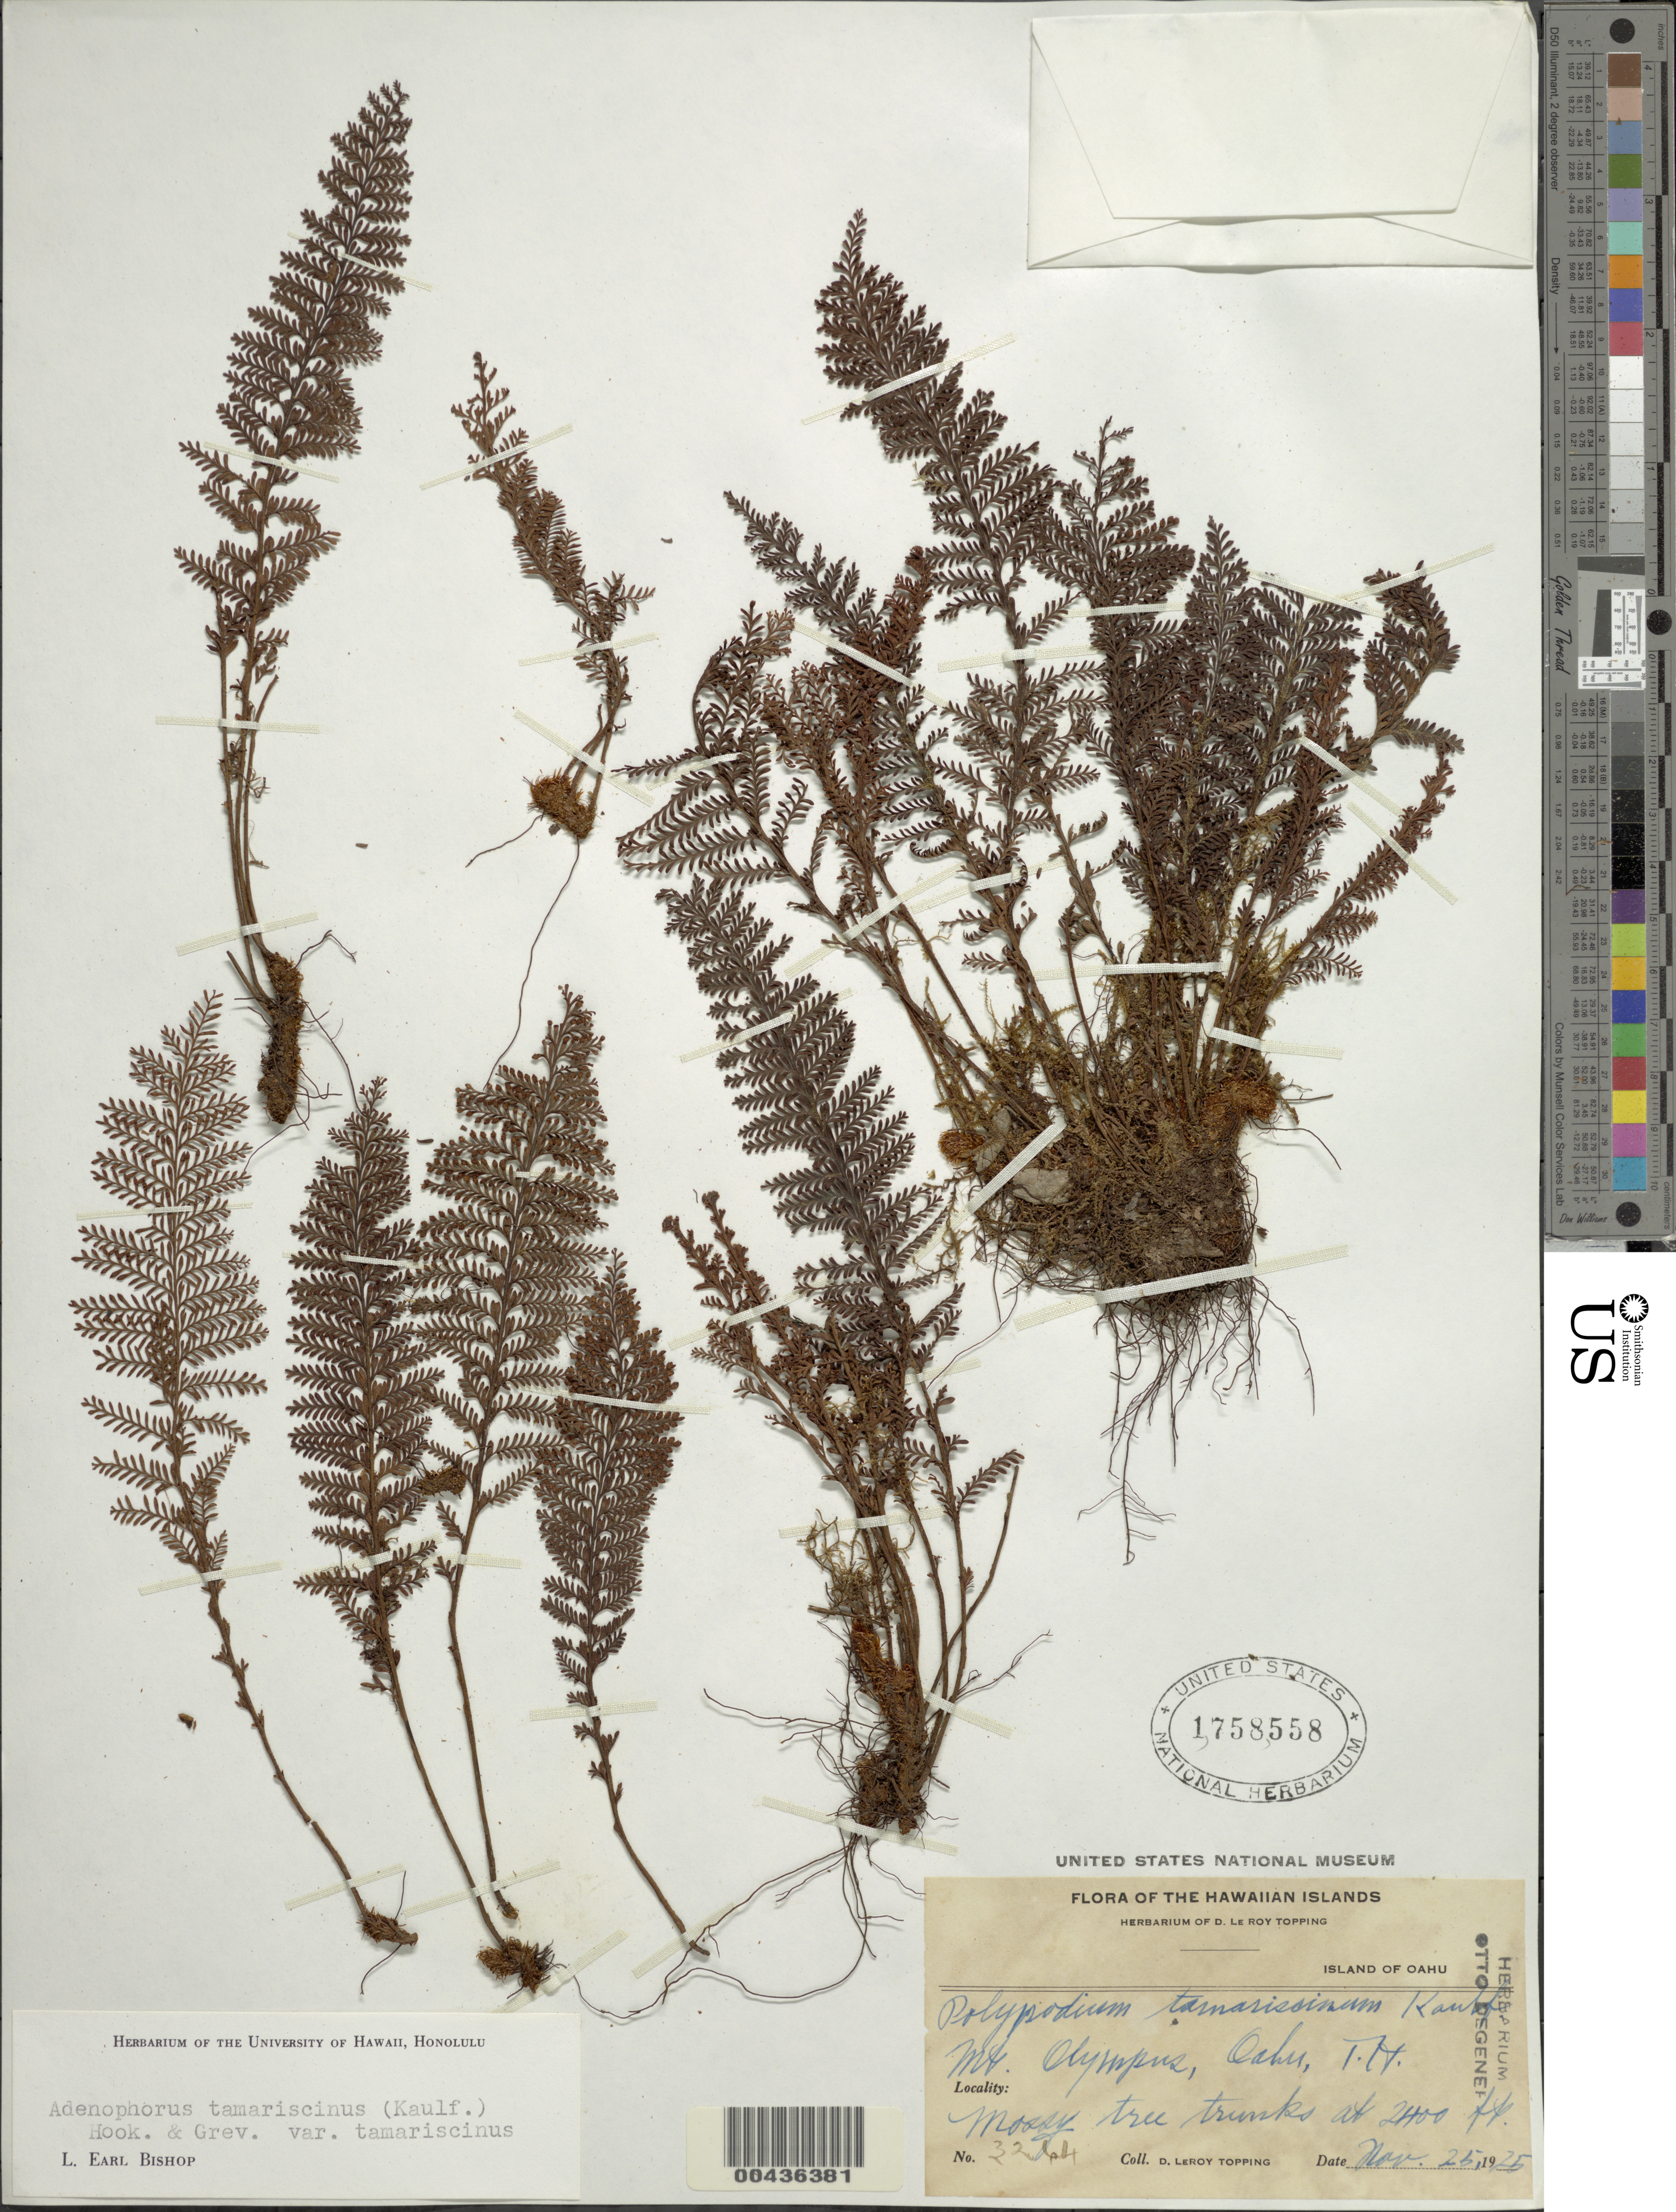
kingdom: Plantae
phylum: Tracheophyta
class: Polypodiopsida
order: Polypodiales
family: Polypodiaceae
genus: Adenophorus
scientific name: Adenophorus tamariscinus var. tamariscinus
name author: Hook. & Grev.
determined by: Bishop, L. E.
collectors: D. L. Topping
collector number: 32?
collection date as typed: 25 Nov 1925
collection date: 1925-11-25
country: United States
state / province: Hawaii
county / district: Honolulu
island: Oahu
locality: Mt. Olympus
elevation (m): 732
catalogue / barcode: US 1758558